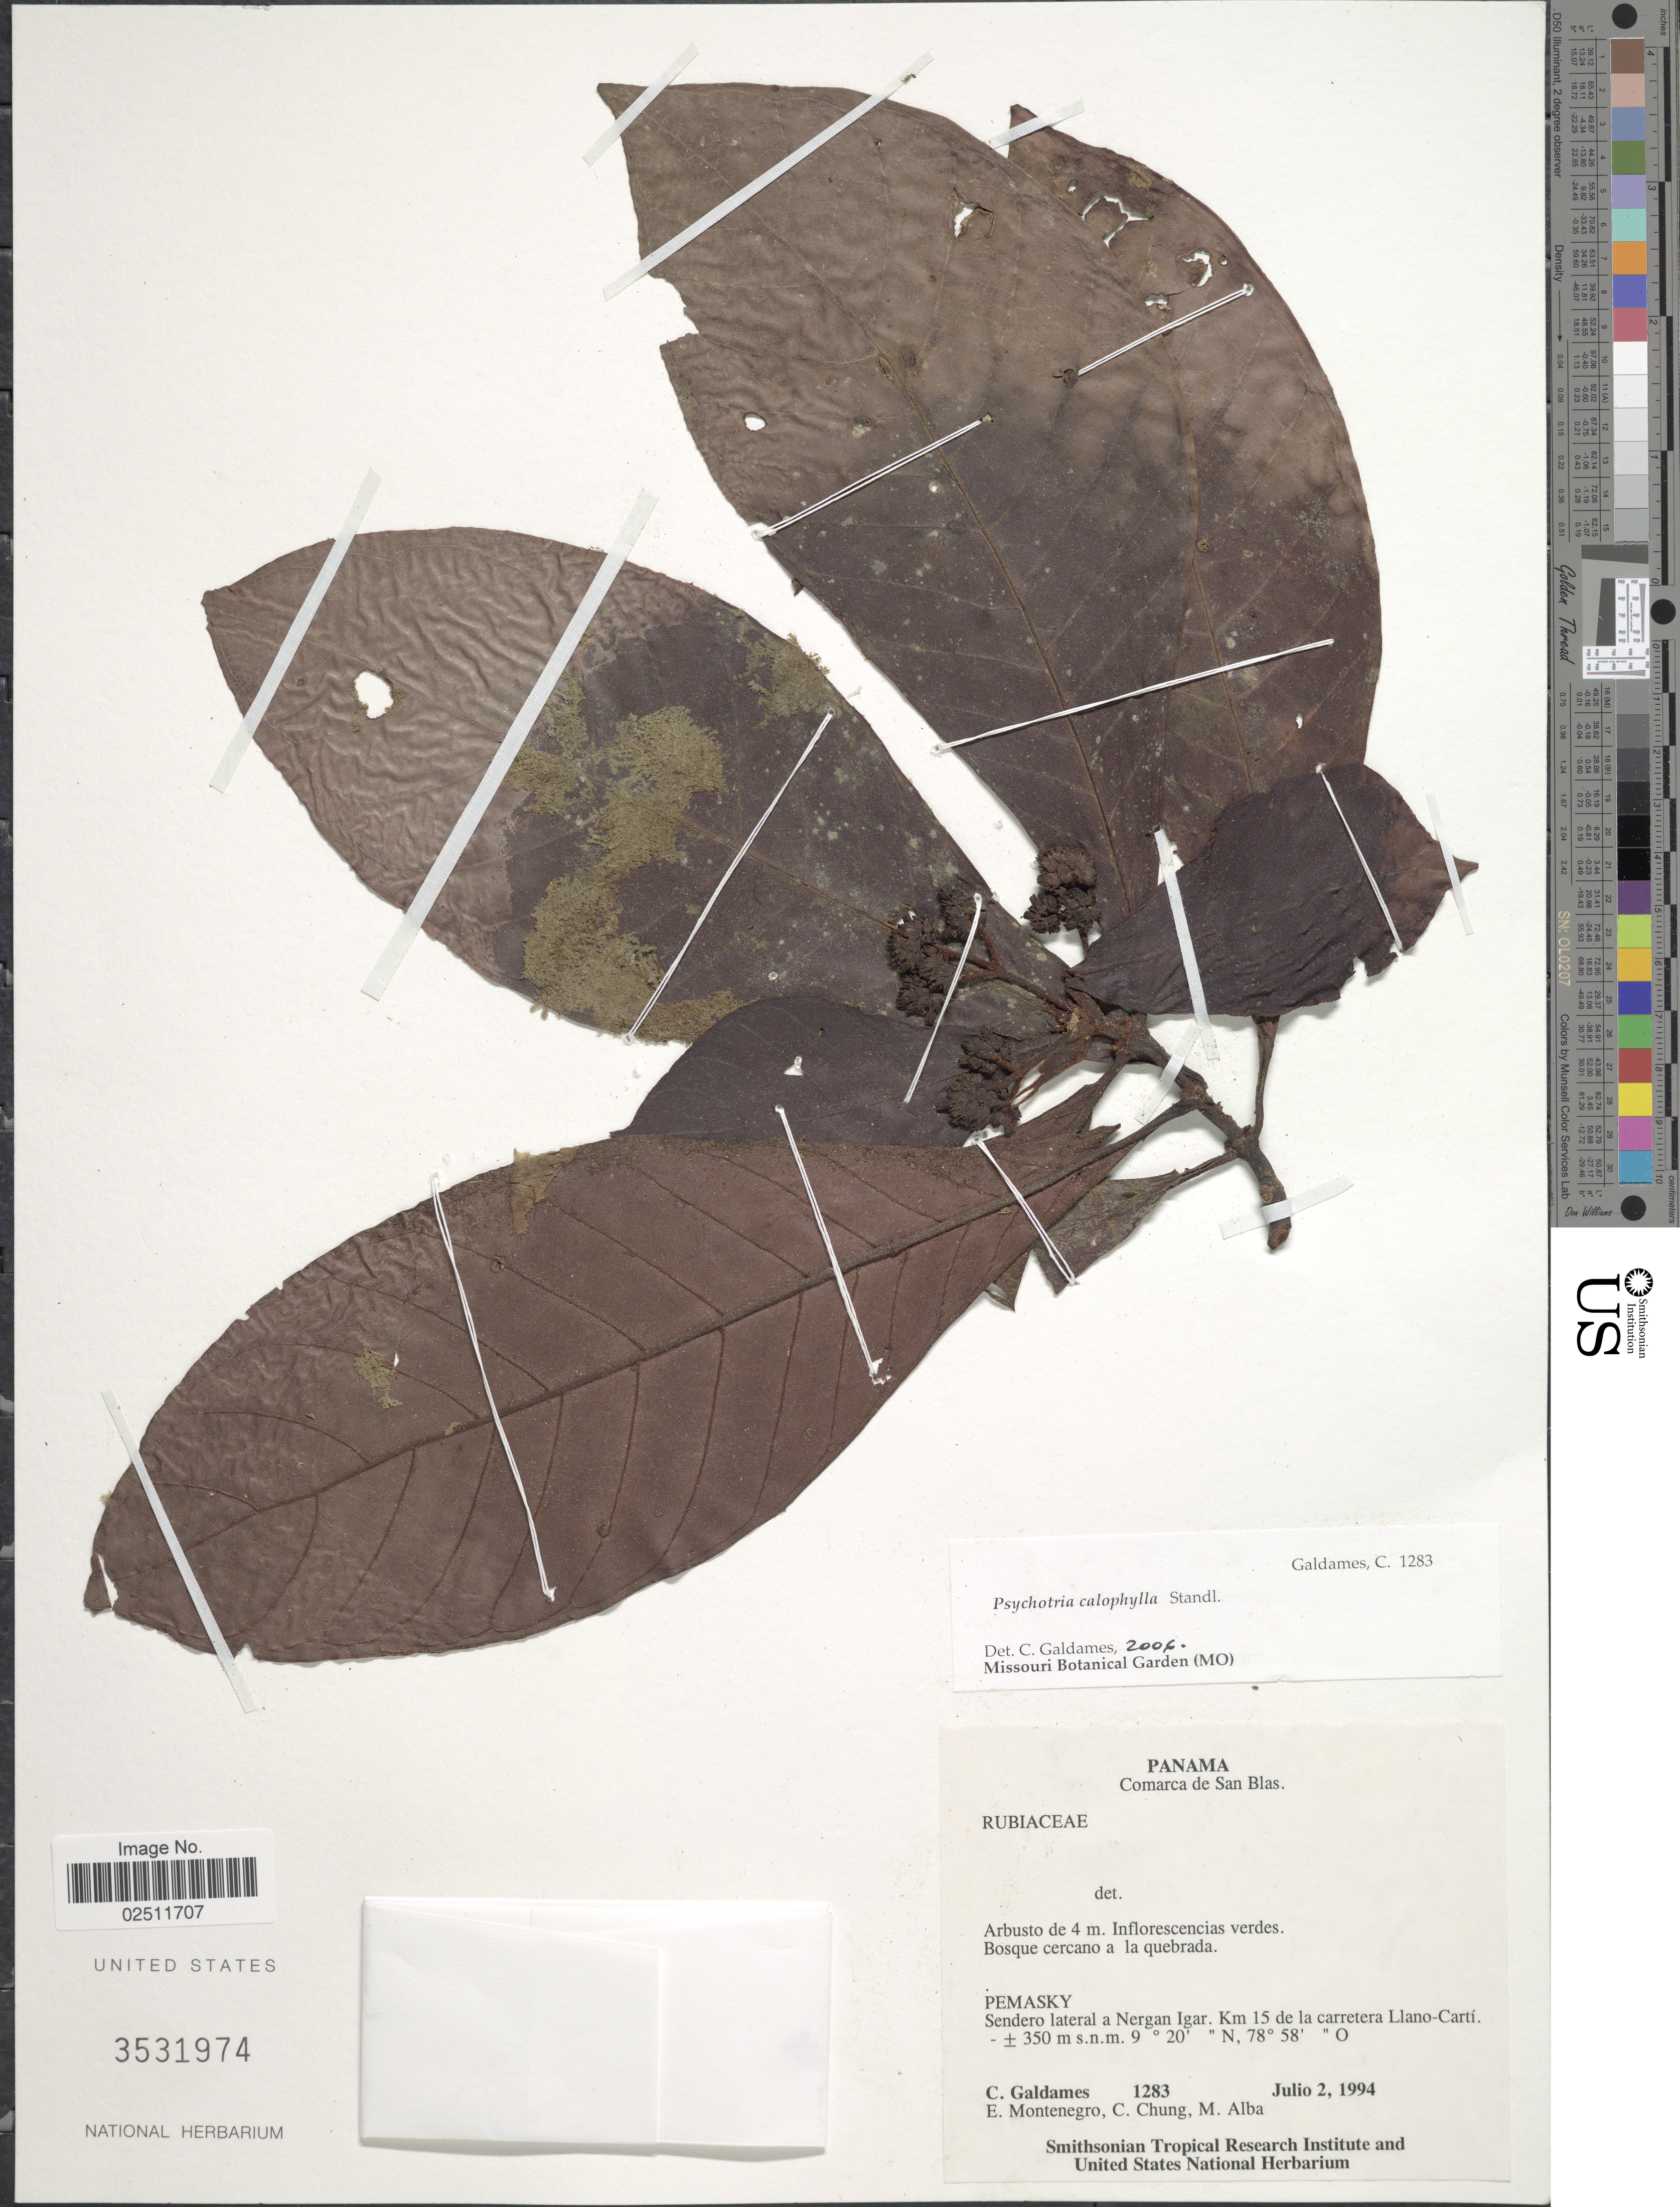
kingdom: Plantae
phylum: Tracheophyta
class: Magnoliopsida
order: Gentianales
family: Rubiaceae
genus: Psychotria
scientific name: Psychotria calophylla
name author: Standl.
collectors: C. Galdames, E. Montenegro, C. Chung & M. Alba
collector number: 1283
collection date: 1994-07-02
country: Panama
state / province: Kuna Yala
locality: Comarca de San Blas. Pemasky. Sendero lateral a Nergan Igar. Km 15 de la carretera Llano-Cartí.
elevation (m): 350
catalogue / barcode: US 3531974